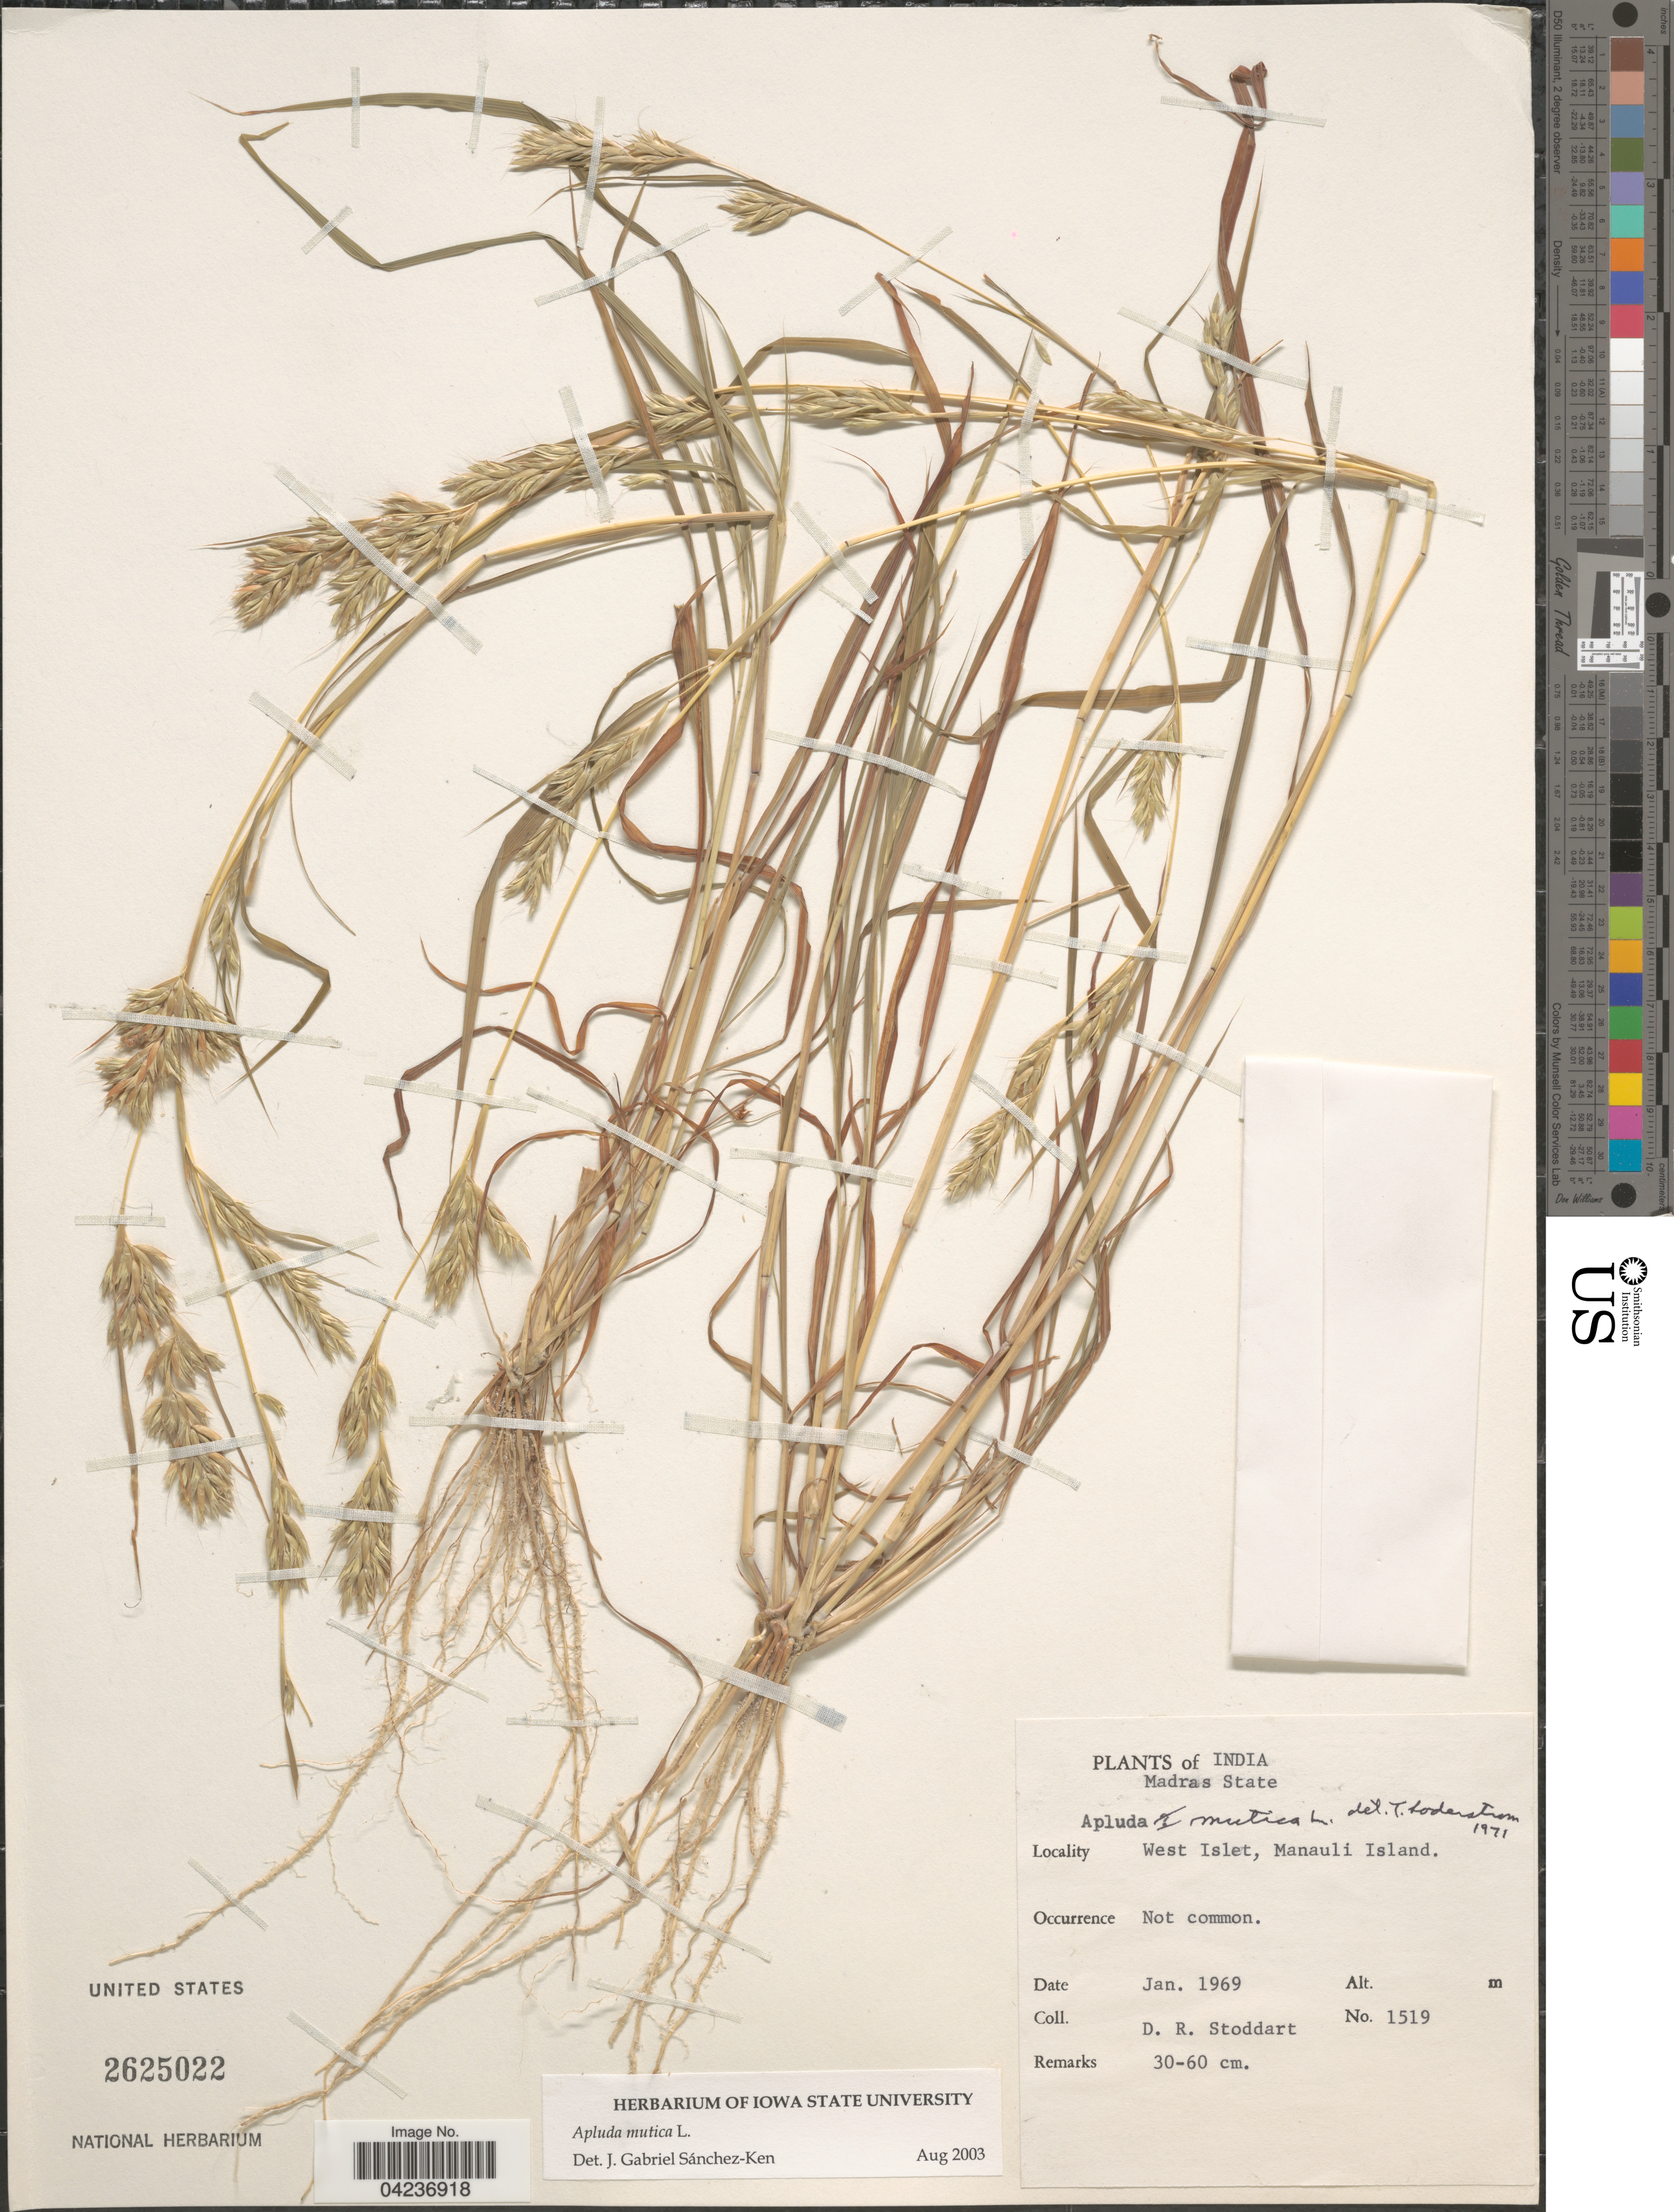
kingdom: Plantae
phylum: Tracheophyta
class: Liliopsida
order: Poales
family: Poaceae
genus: Apluda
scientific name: Apluda mutica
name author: L.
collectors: D. R. Stoddart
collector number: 1519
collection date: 1969-01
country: India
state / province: Tamil Nadu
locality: Madras State. West Islet, Manauli Island.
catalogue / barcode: US 2625022